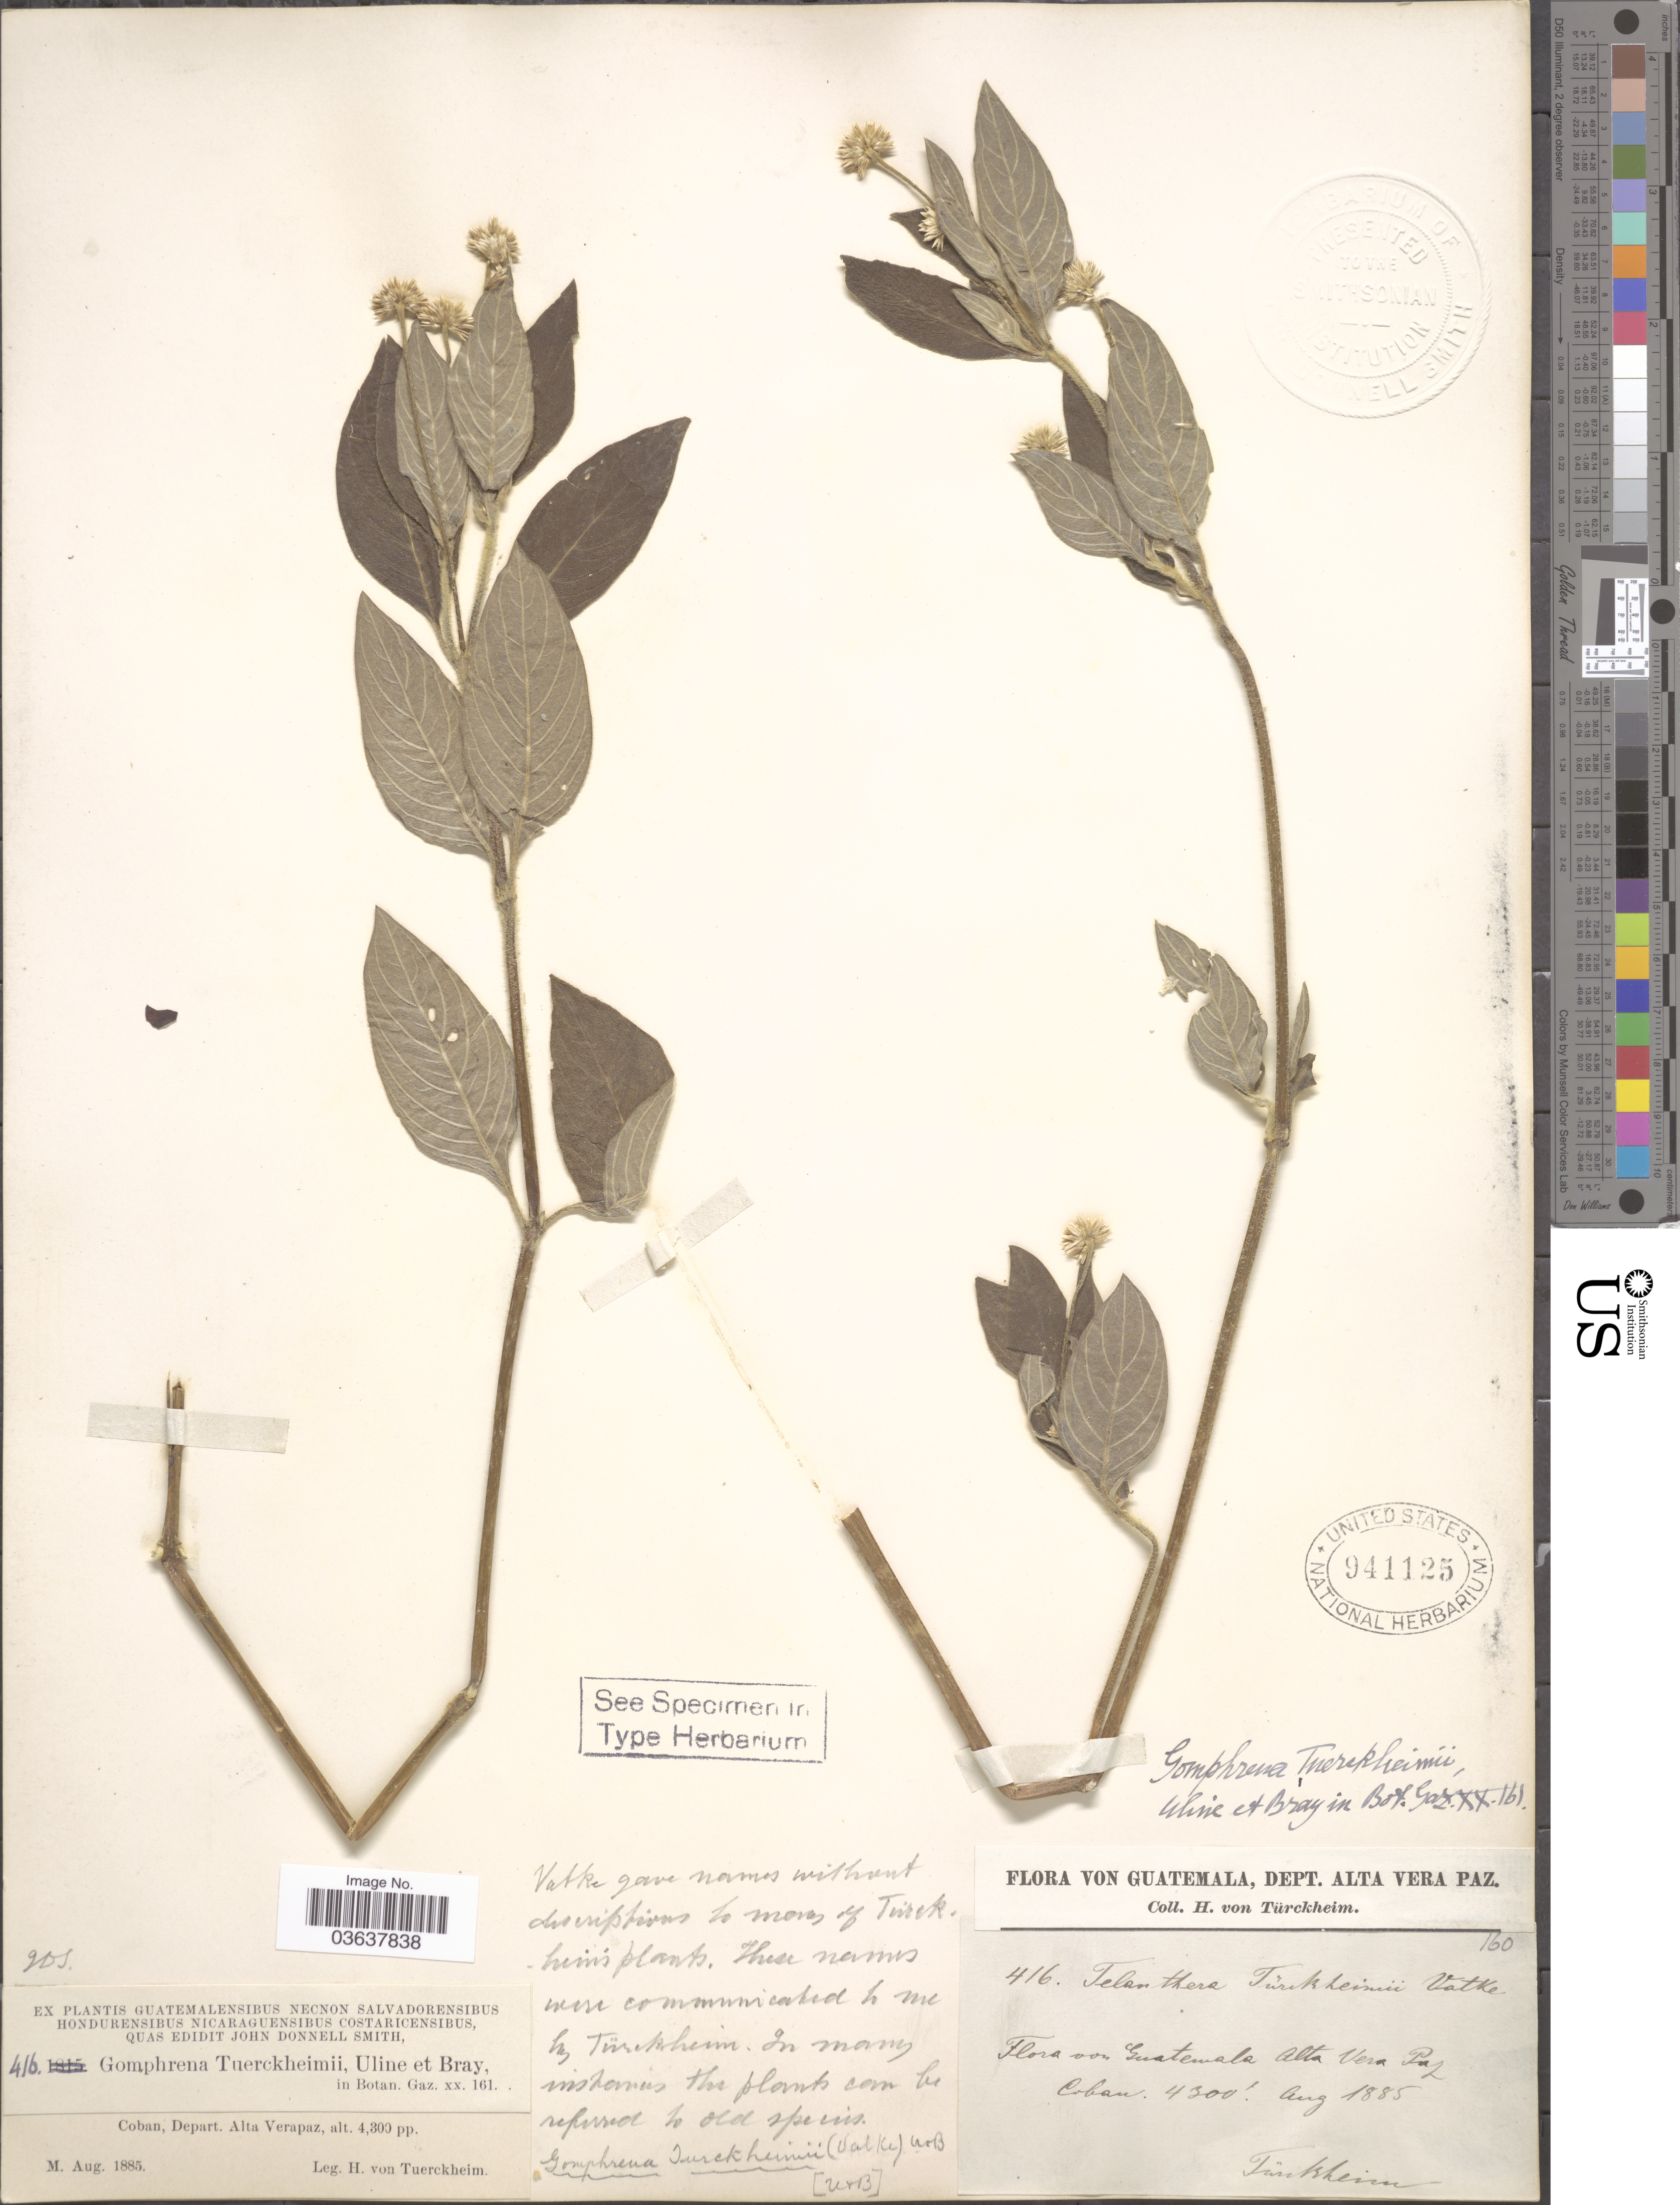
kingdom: Plantae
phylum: Tracheophyta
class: Magnoliopsida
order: Caryophyllales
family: Amaranthaceae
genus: Gomphrena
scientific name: Gomphrena tuerckheimii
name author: Uline & W.L. Bray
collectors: H. von Türckheim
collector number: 416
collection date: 1885-08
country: Guatemala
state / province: Alta Verapaz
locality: Coban, Depart. Alta Verapaz.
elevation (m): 1311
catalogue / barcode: US 941125